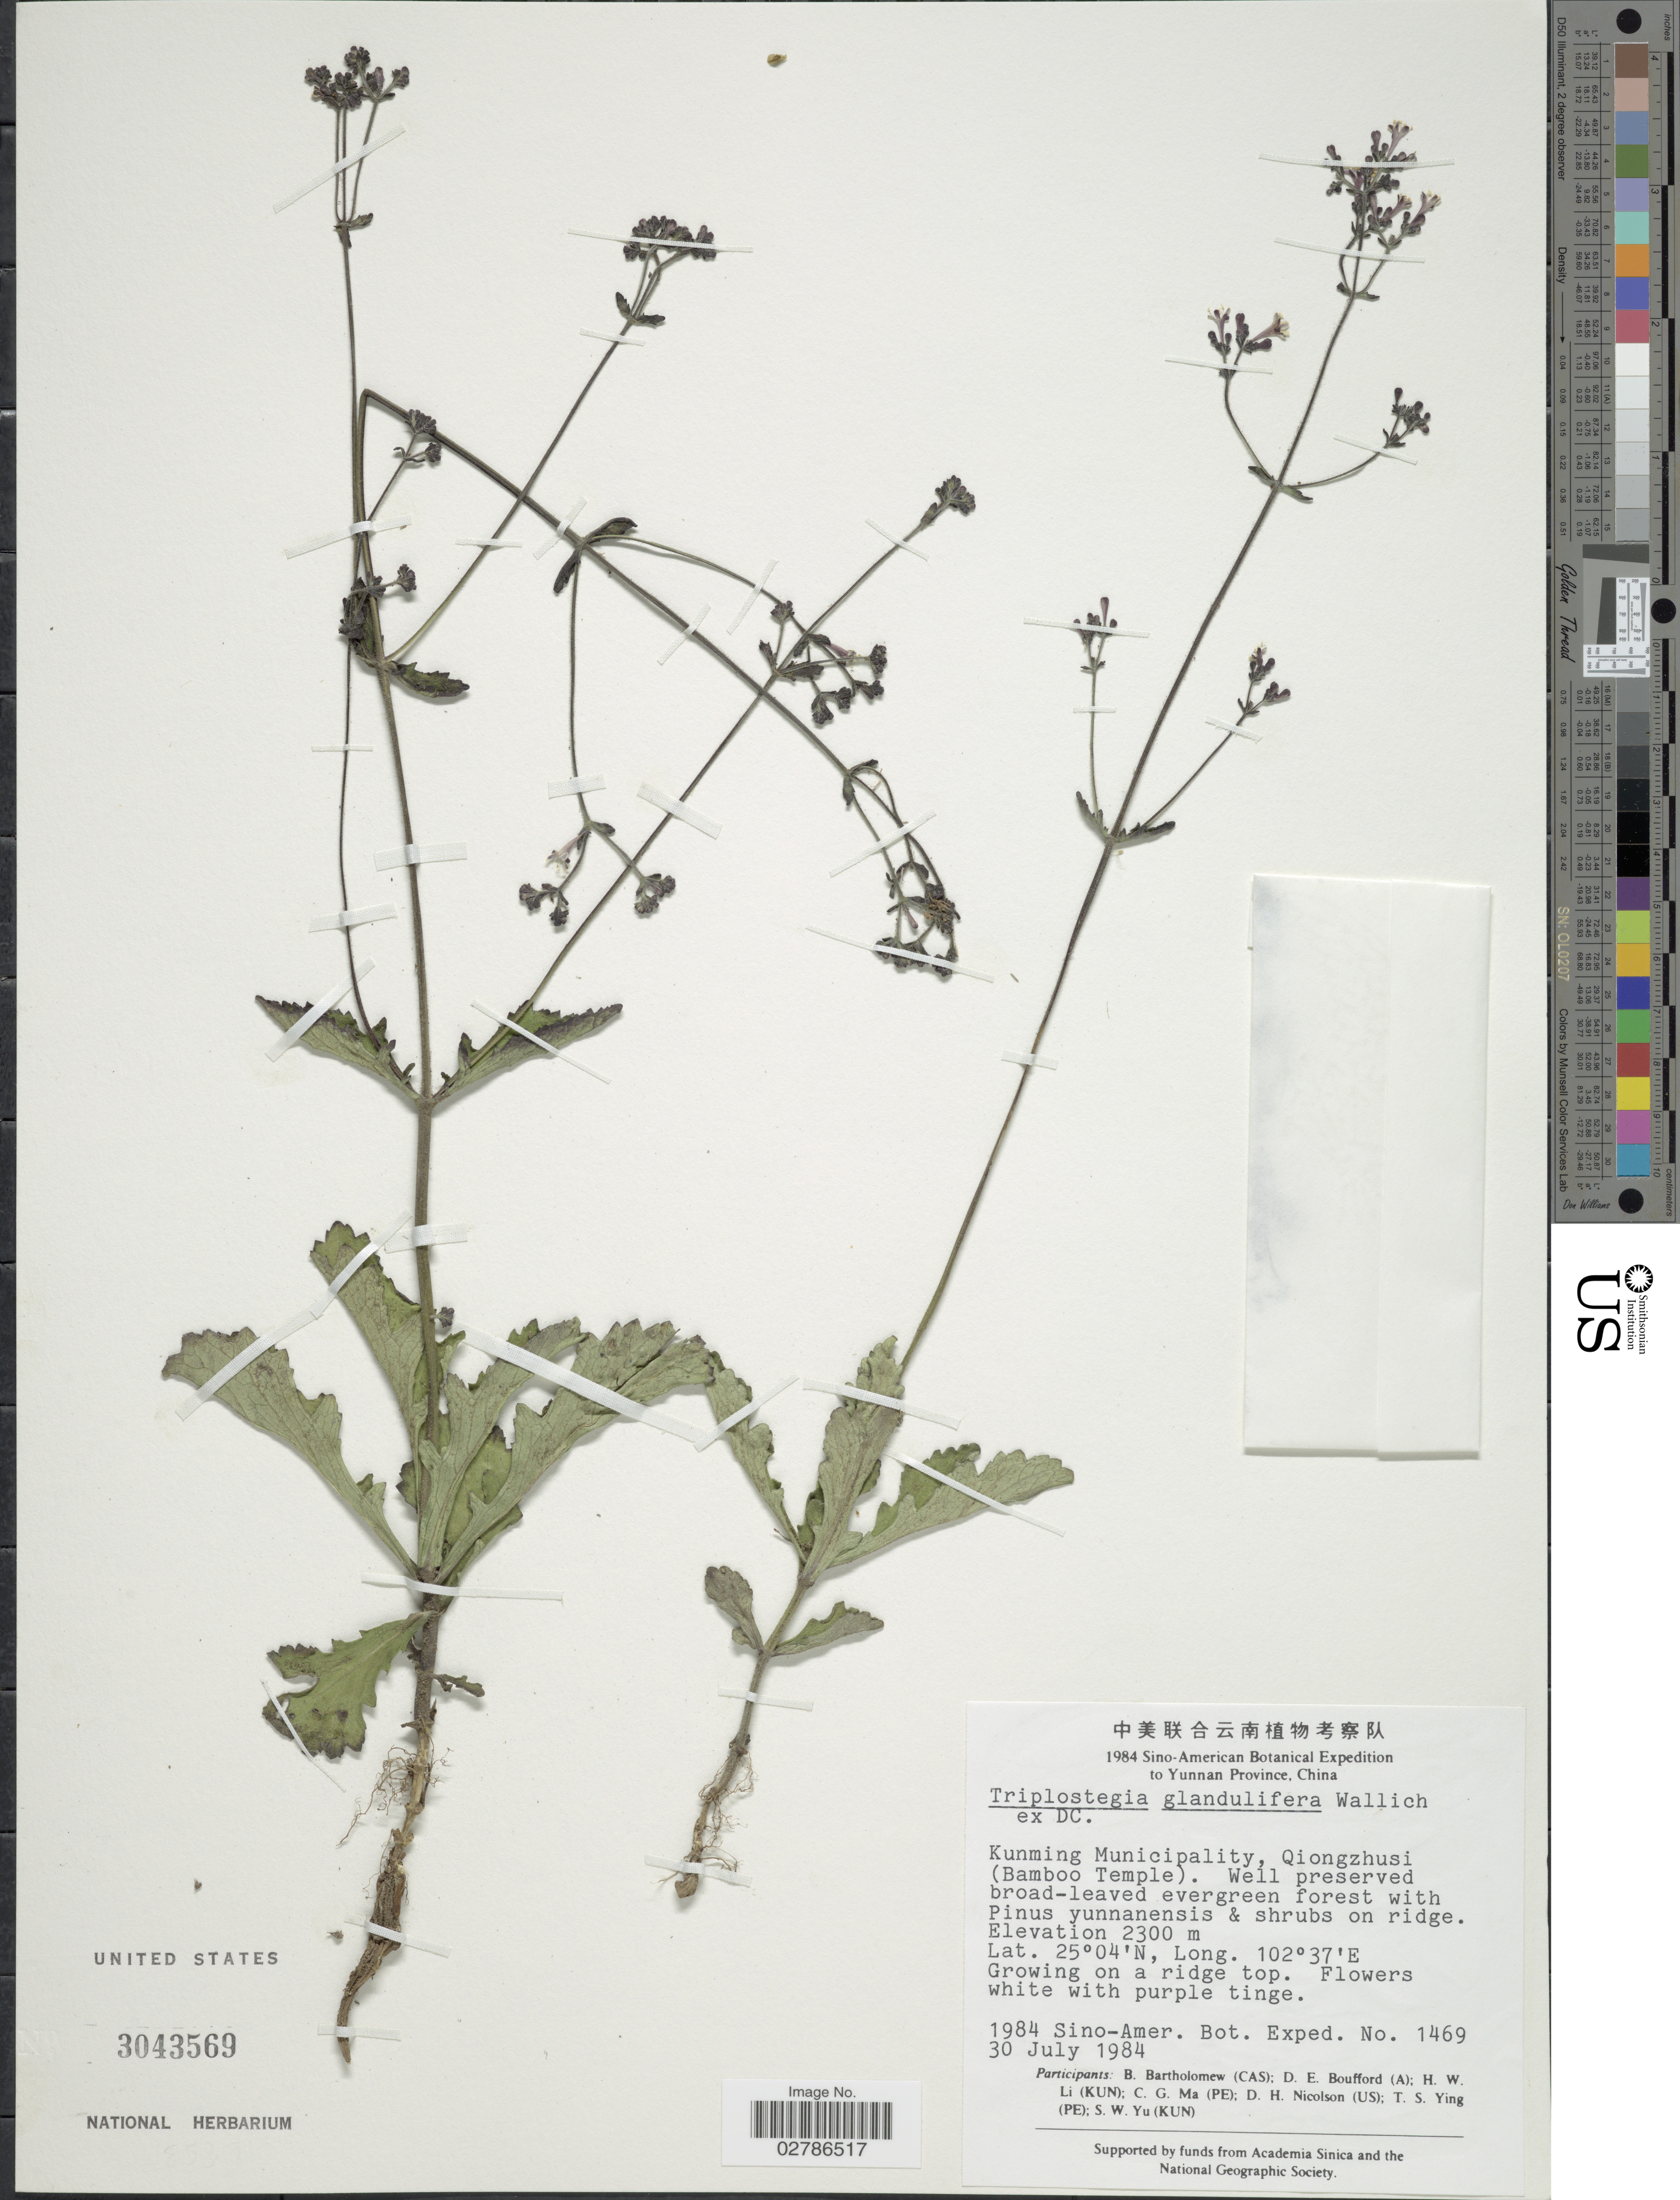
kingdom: Plantae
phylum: Tracheophyta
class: Magnoliopsida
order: Dipsacales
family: Caprifoliaceae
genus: Triplostegia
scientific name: Triplostegia glandulifera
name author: Wall. ex DC.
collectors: Sino-Amer. Bot. Exped. 1984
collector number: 1469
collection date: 1984-07-30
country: China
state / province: Yunnan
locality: Kunming Municipality, Qiongzhusi (Bamboo Temple).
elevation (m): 2300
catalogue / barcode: US 3043569